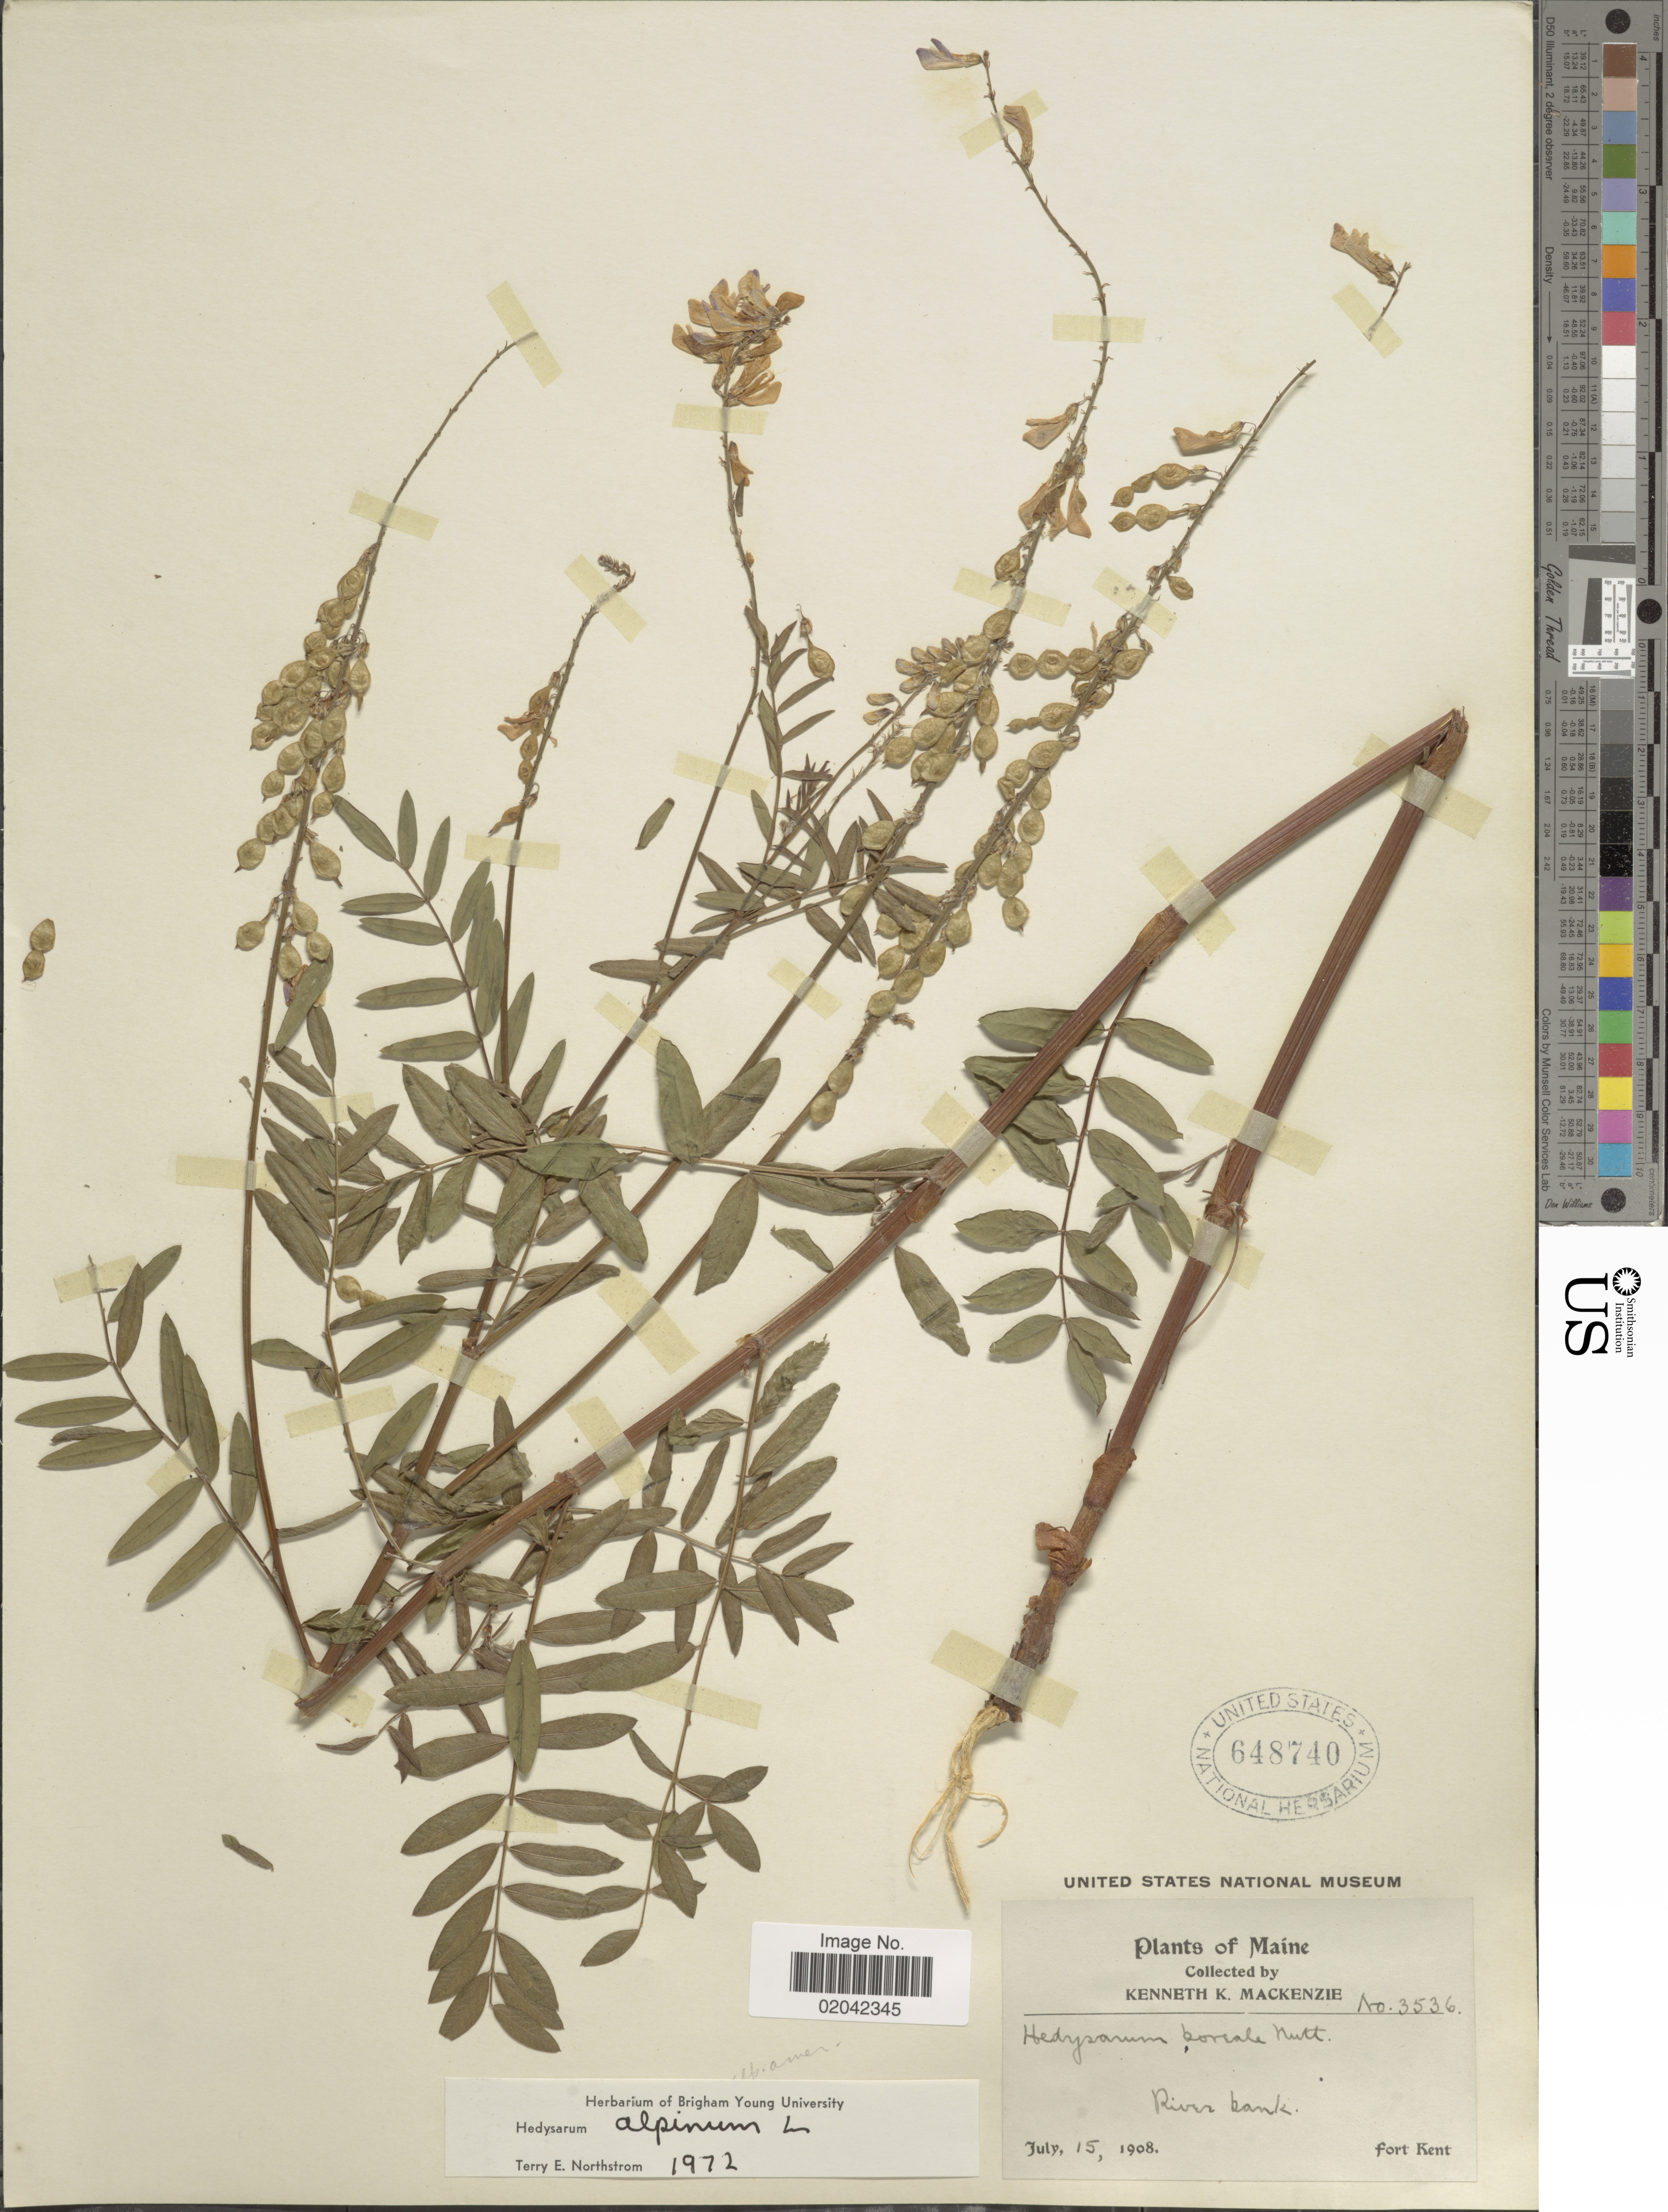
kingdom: Plantae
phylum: Tracheophyta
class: Magnoliopsida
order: Fabales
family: Fabaceae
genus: Hedysarum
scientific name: Hedysarum alpinum var. americanum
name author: Michx. ex Pursh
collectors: K. K. Mackenzie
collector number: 3536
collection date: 1908-07-15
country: United States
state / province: Maine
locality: Fort Kent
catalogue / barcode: US 648740